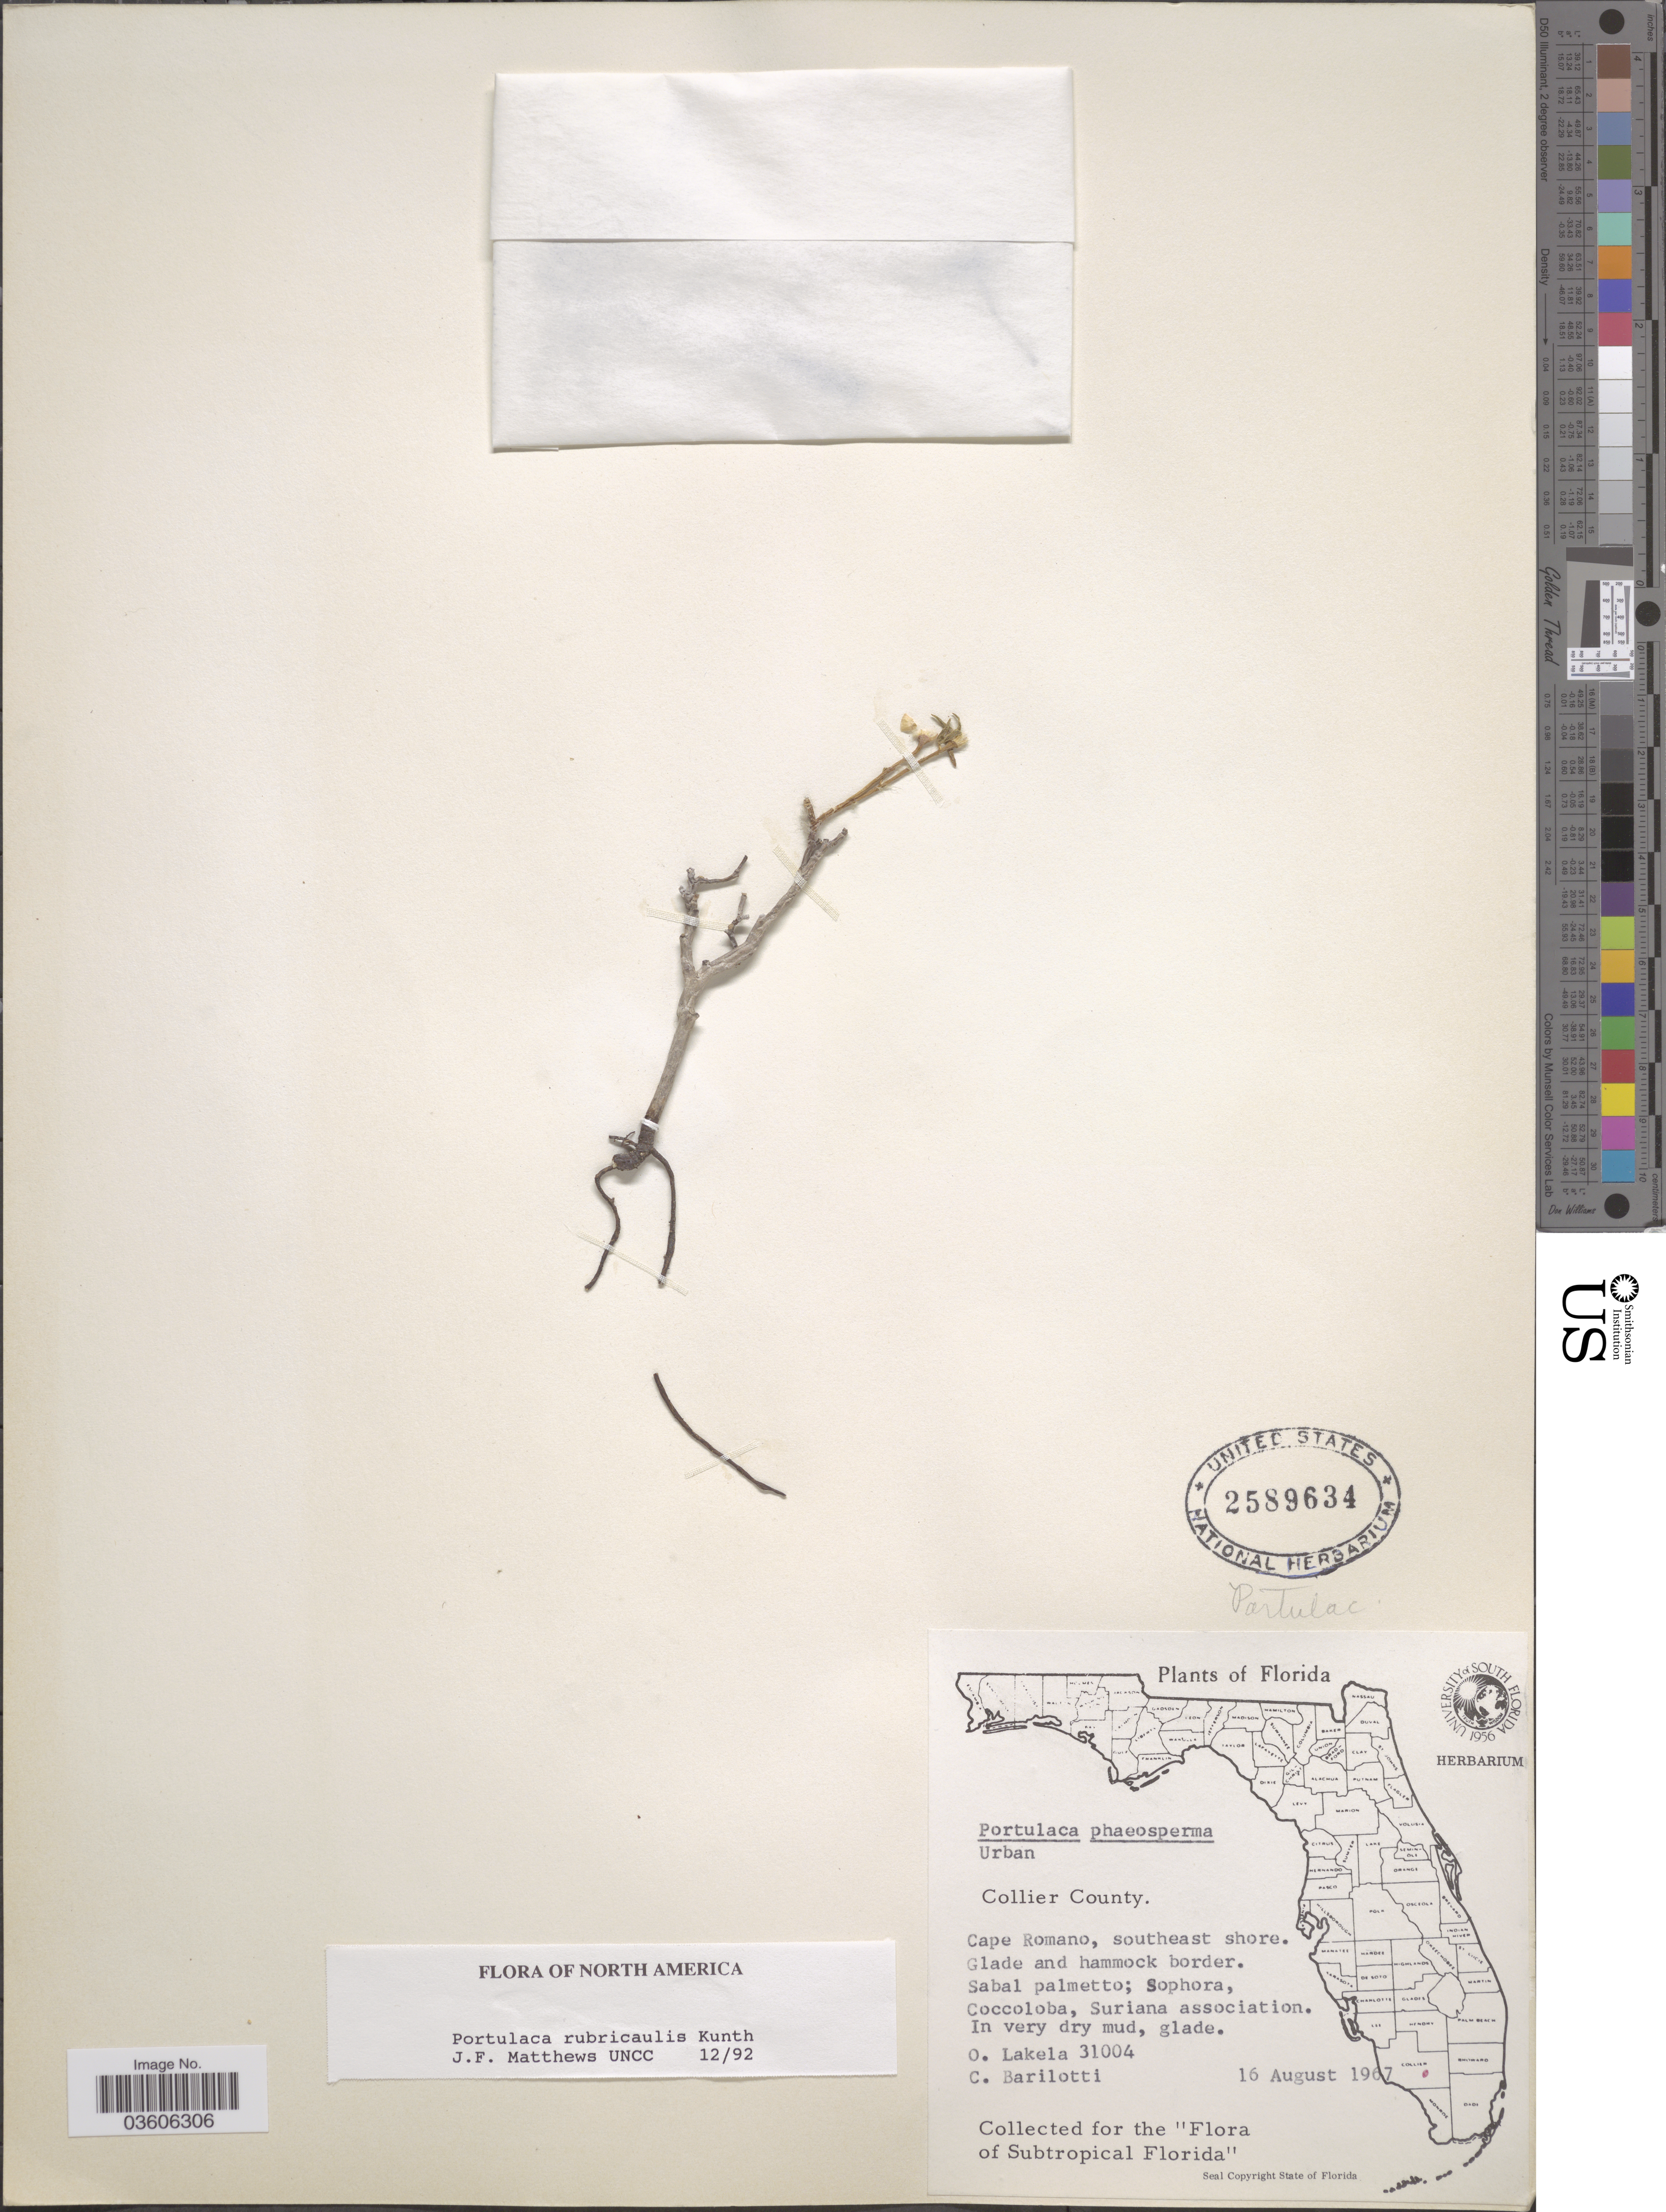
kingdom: Plantae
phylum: Tracheophyta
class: Magnoliopsida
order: Caryophyllales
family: Portulacaceae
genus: Portulaca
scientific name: Portulaca rubricaulis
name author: Kunth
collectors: O. Lakela & C. Barilotti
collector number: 31004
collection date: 1967-08-16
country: United States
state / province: Florida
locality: Collier County. Cape Romano, southeast shore. "Subtropical Florida".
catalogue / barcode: US 2589634